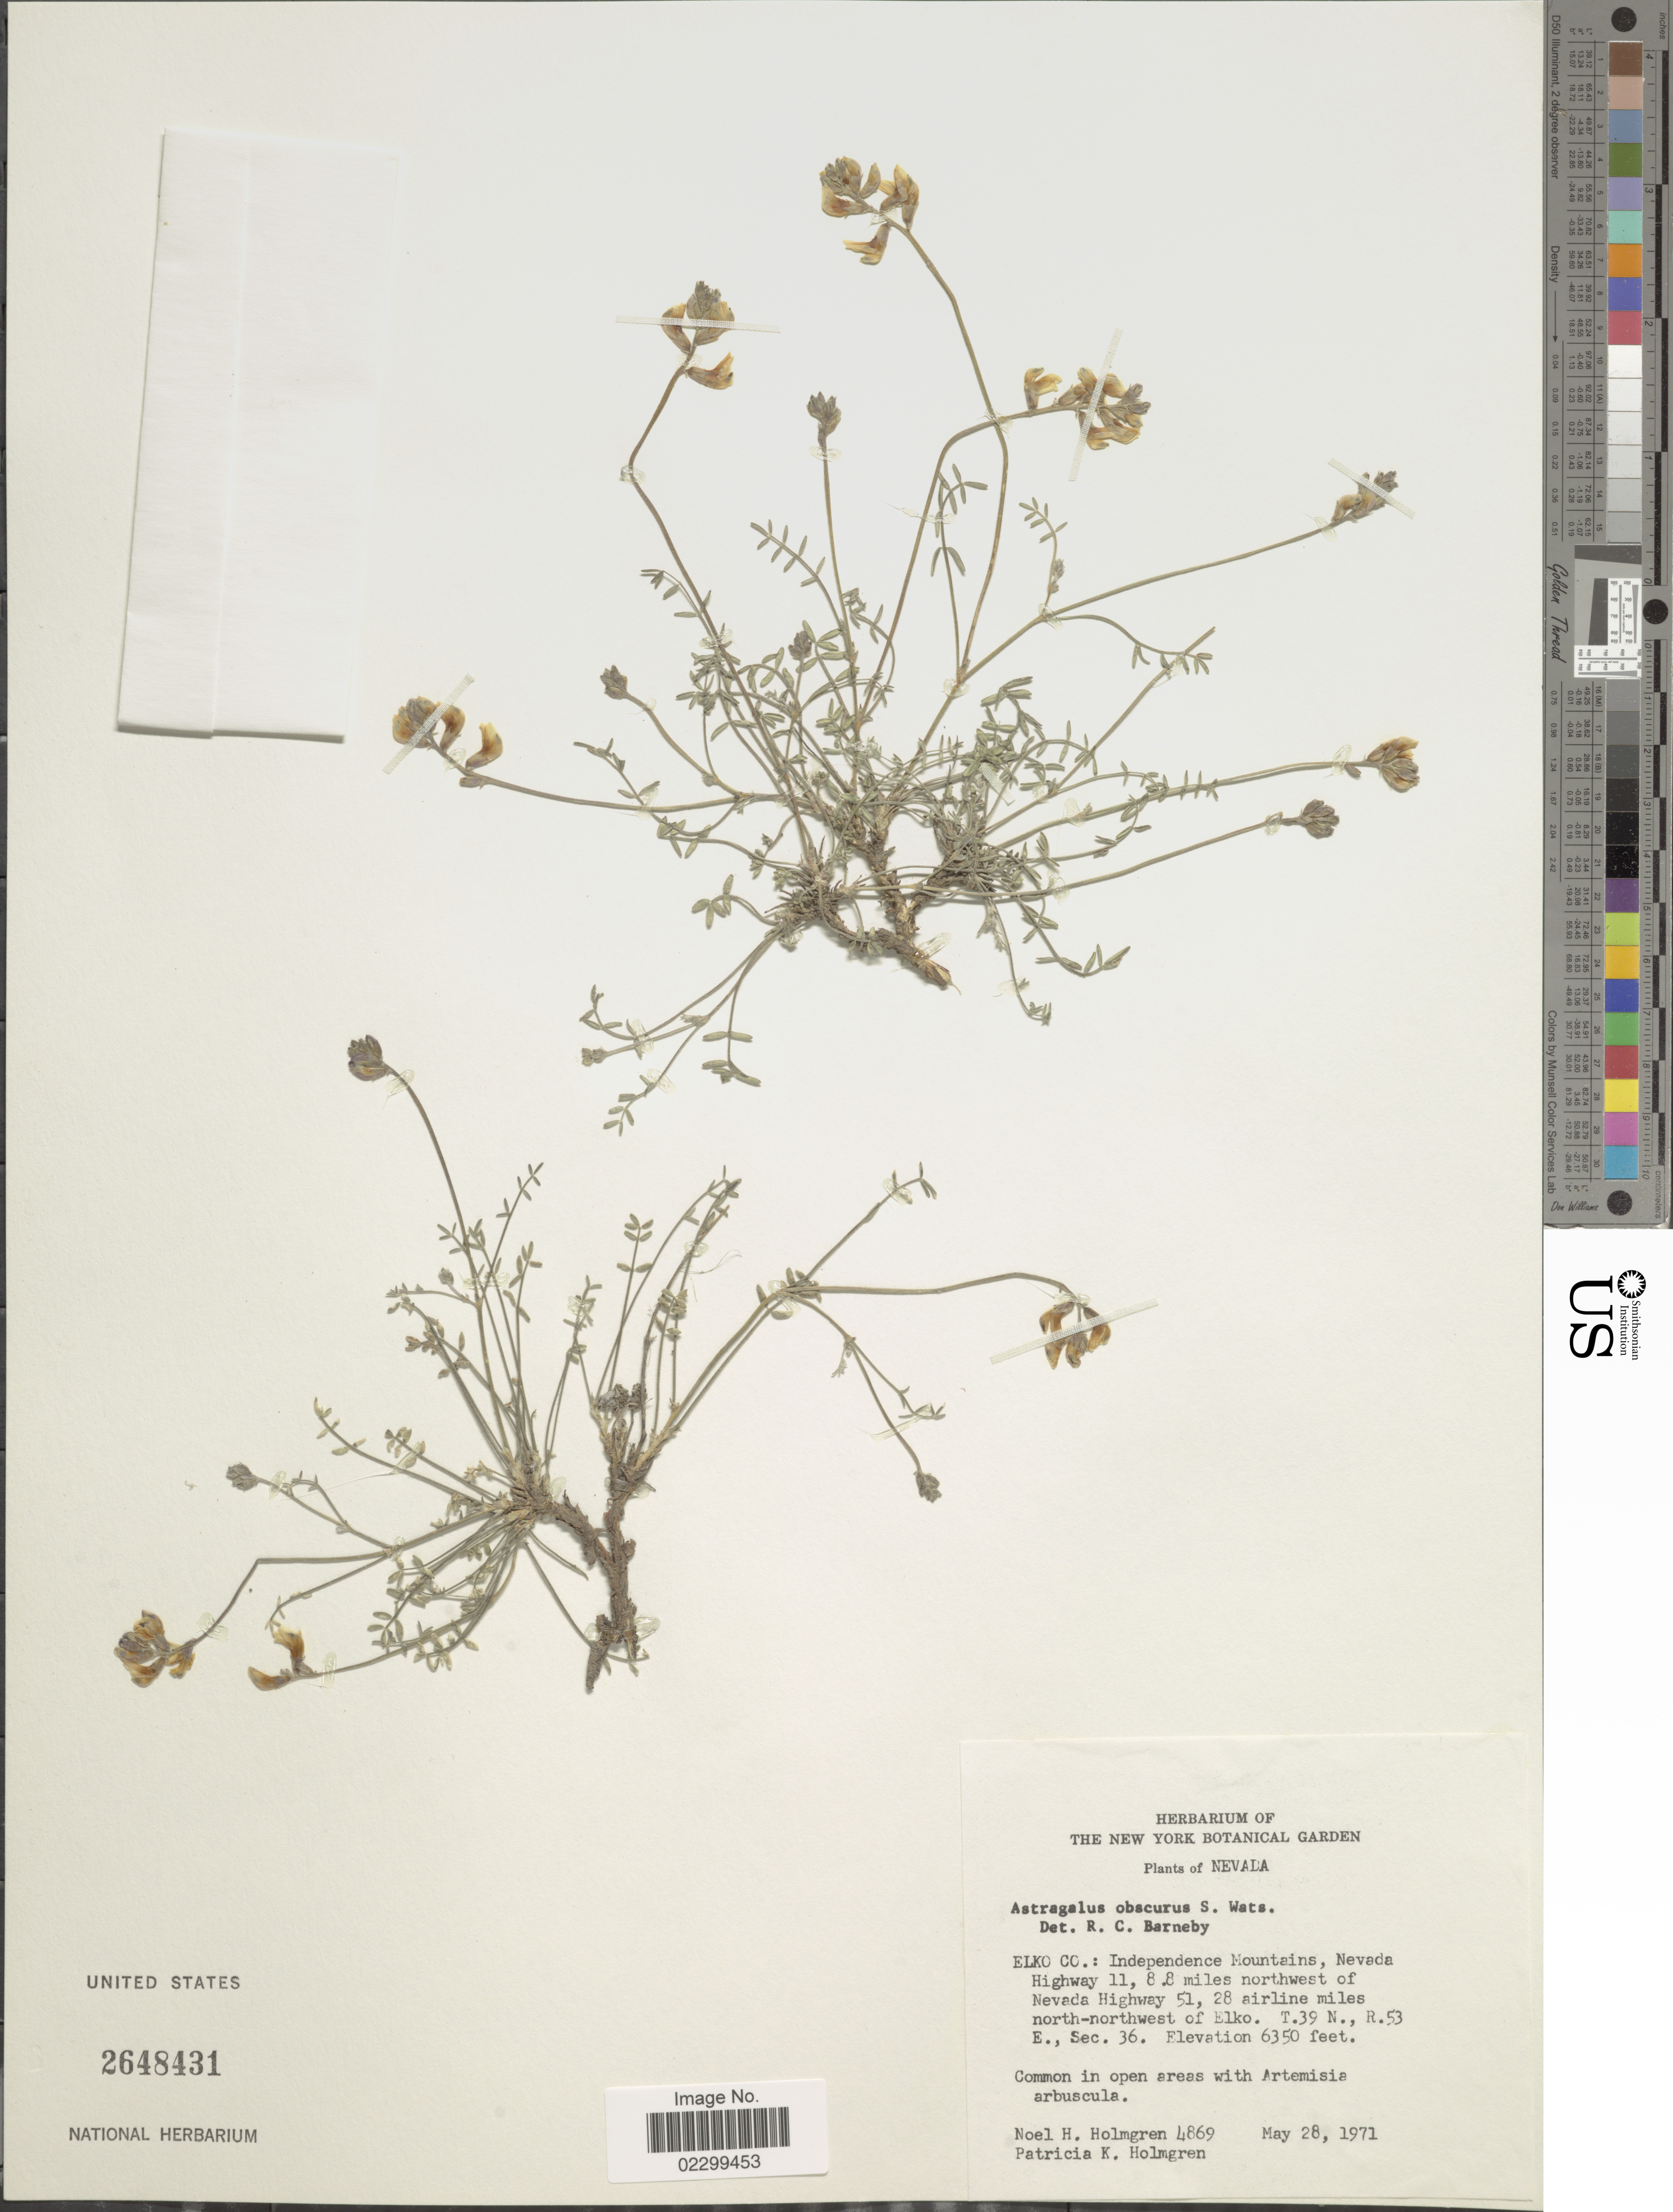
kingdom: Plantae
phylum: Tracheophyta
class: Magnoliopsida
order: Fabales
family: Fabaceae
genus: Astragalus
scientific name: Astragalus obscurus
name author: S. Watson in C. King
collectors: N. H. Holmgren & P. K. Holmgren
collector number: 4869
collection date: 1971-05-28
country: United States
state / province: Nevada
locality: Elko Co.: Independence Mountains, Nevada Highway 11, 8.8 miles northwest of Nevada Highway 51, 28 airline miles north-northwest of Elko, T.39N., R.53E., Sec.36.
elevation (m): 1935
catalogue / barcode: US 2648431